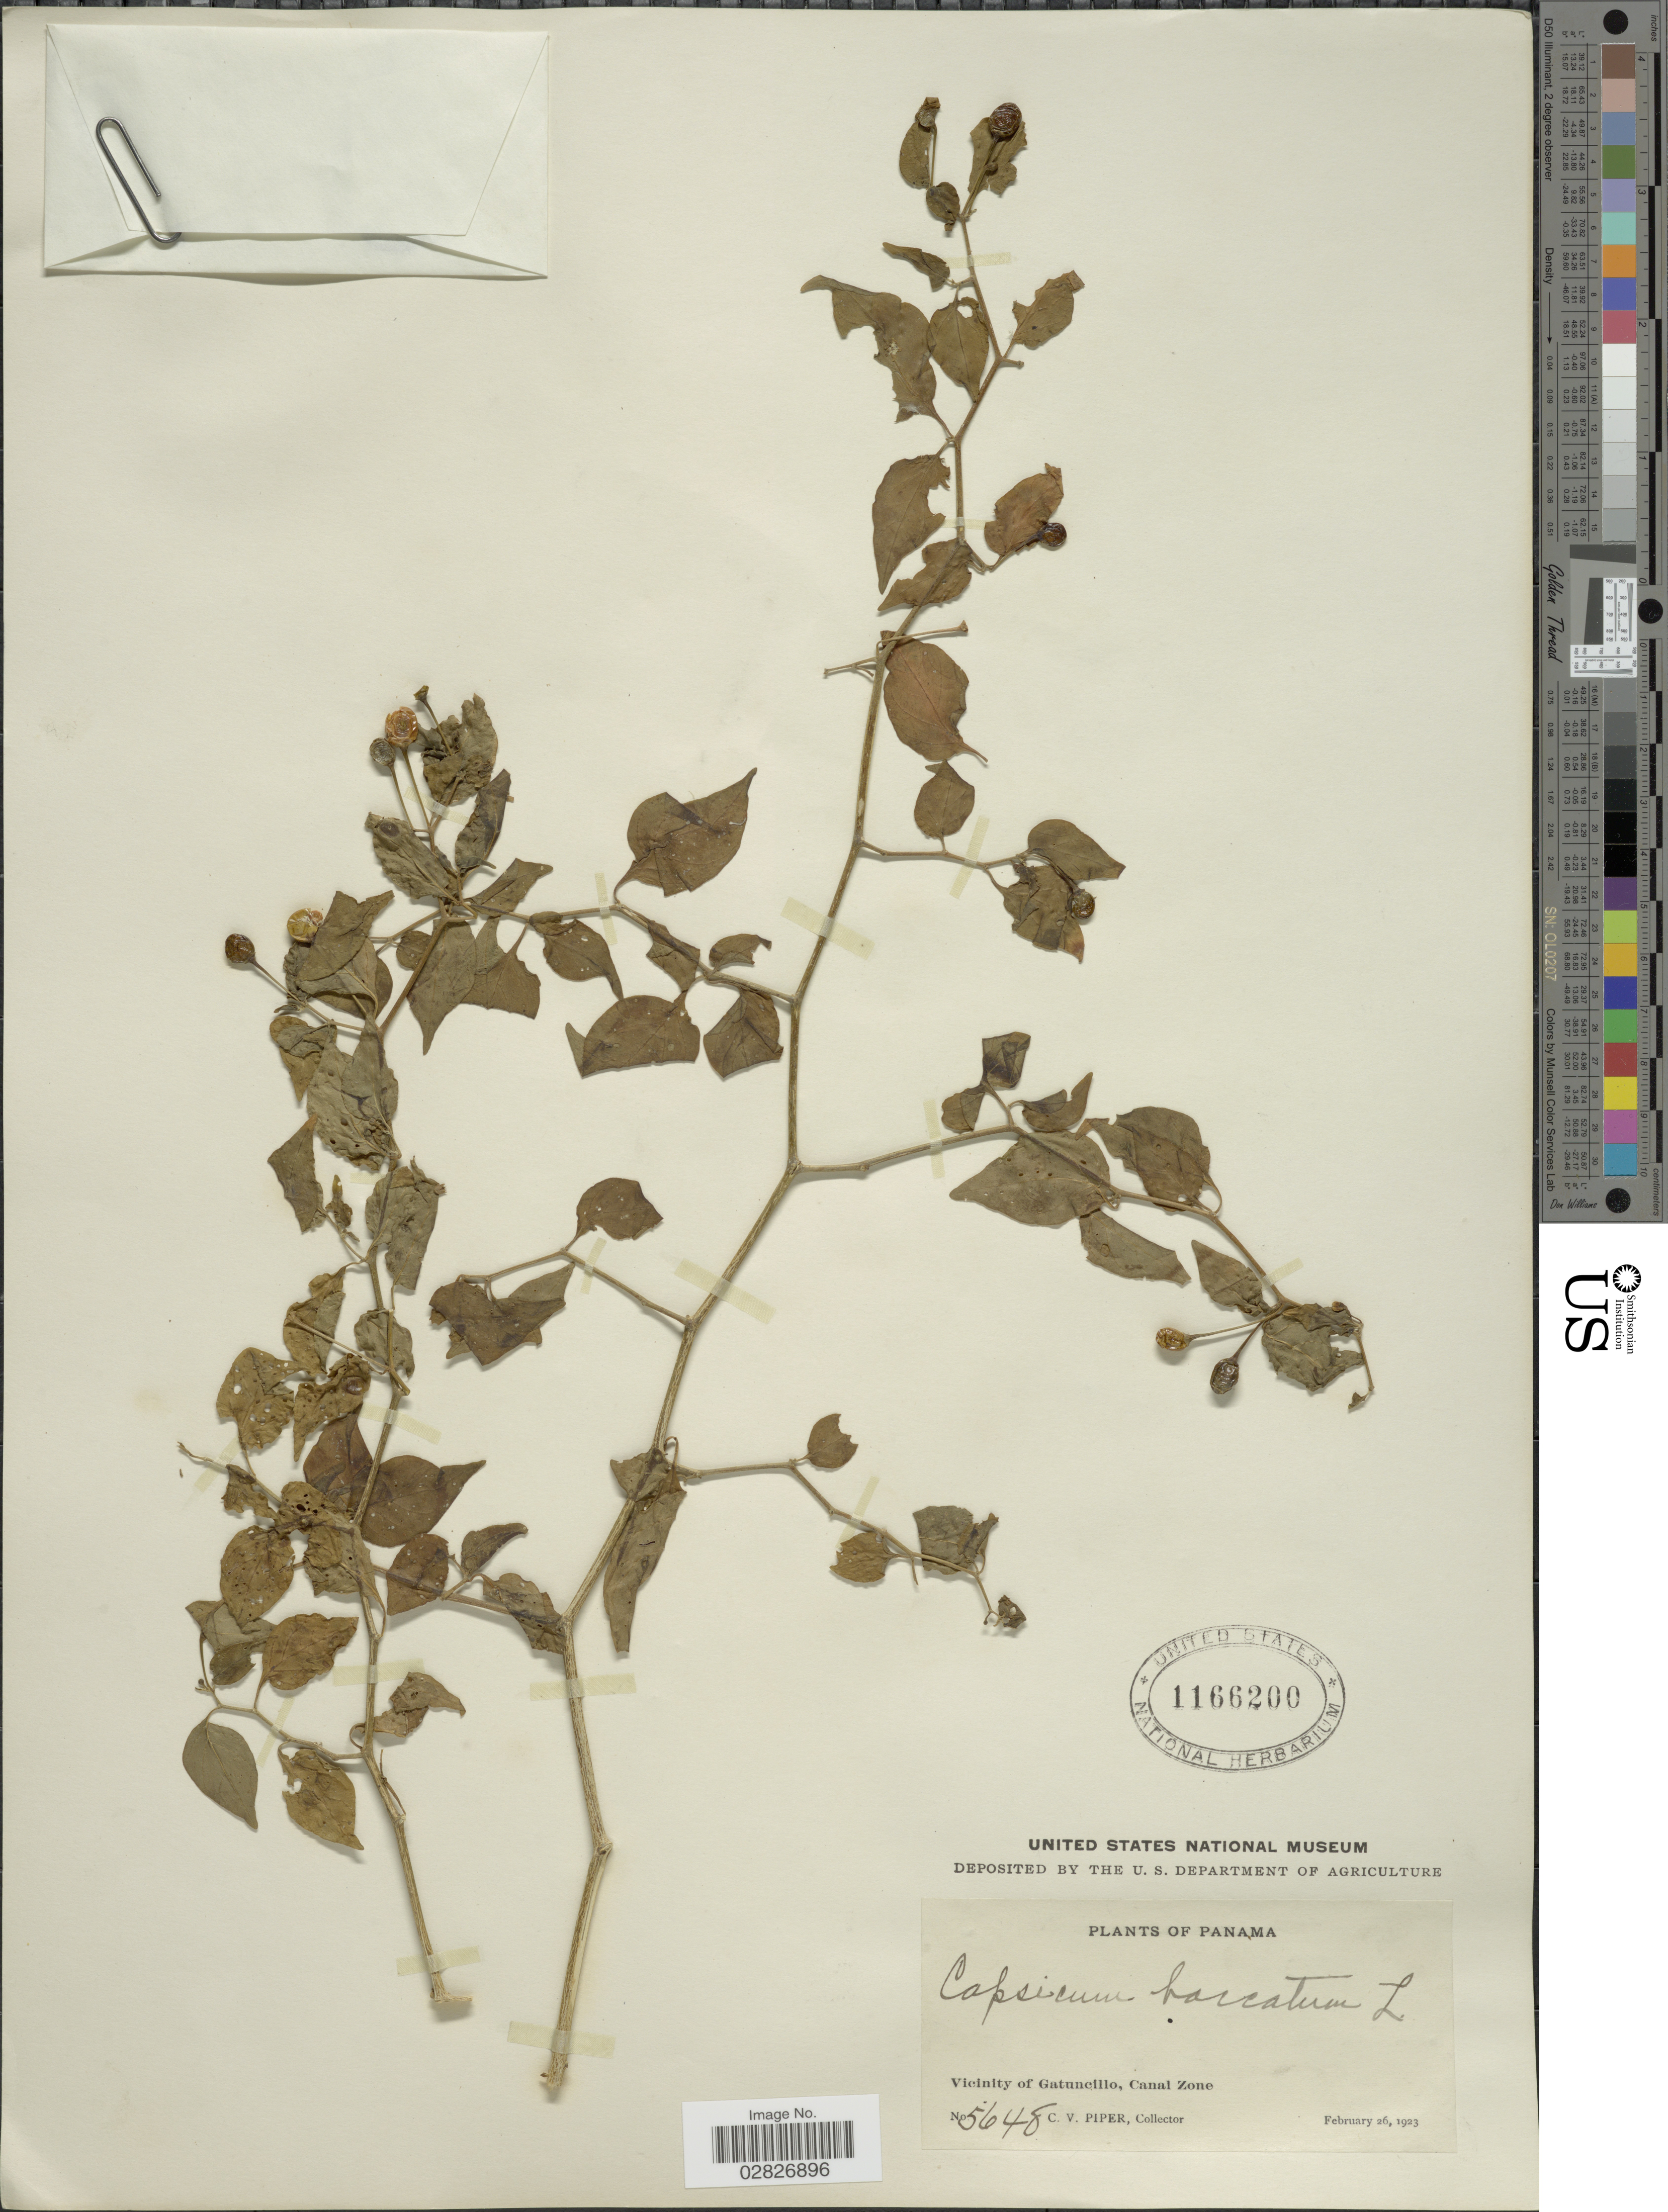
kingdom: Plantae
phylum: Tracheophyta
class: Magnoliopsida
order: Solanales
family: Solanaceae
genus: Capsicum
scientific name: Capsicum baccatum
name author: L.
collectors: C. V. Piper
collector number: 5648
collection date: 1923-02-26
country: Panama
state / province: Colón / Panamá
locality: Vicinity of Gatuncillo, Canal Zone.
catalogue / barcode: US 1166200